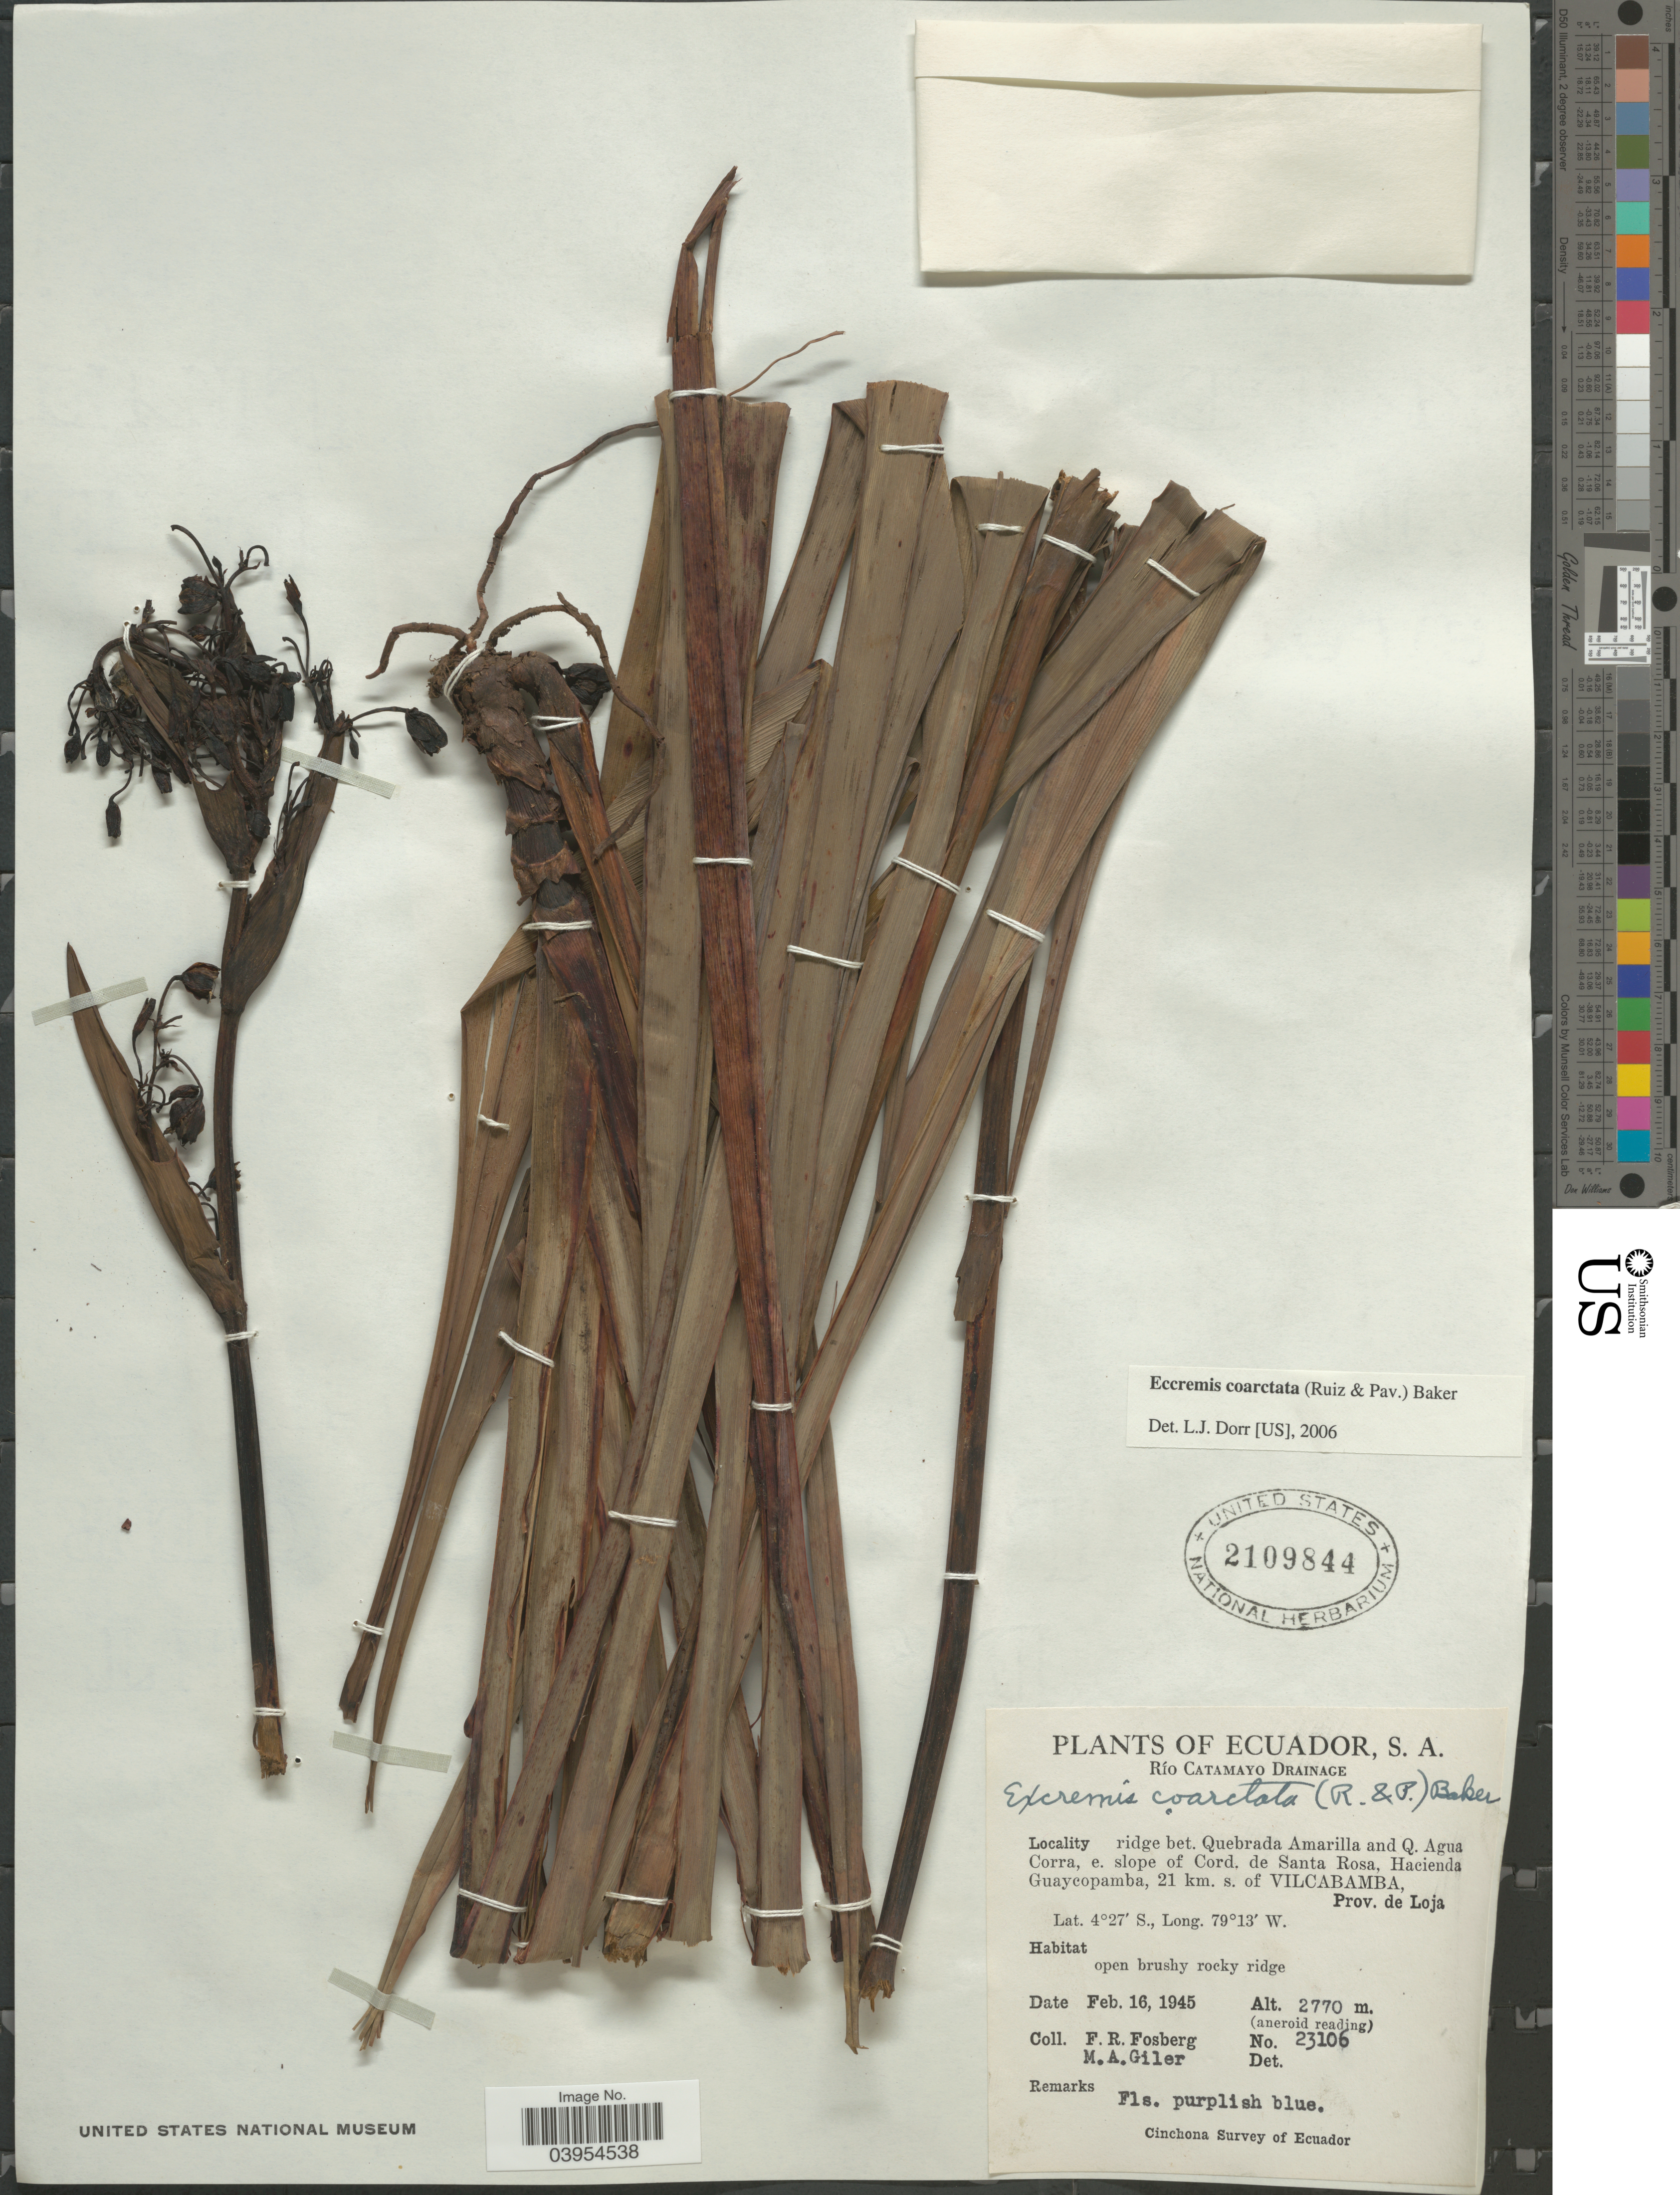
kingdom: Plantae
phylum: Tracheophyta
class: Liliopsida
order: Asparagales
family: Asphodelaceae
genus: Eccremis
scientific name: Eccremis coarctata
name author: Baker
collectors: F. R. Fosberg & M. Giler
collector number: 23106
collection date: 1945-02-16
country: Ecuador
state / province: Loja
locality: Río Catamayo Drainage. Ridge bet. Quebrada Amarilla and Q. Agua Corra, e. slope of Cord, de Santa Rosa, Hacienda Guaycopamba, 21 km. s. of Vilcabamba.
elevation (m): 2770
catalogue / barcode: US 2109844